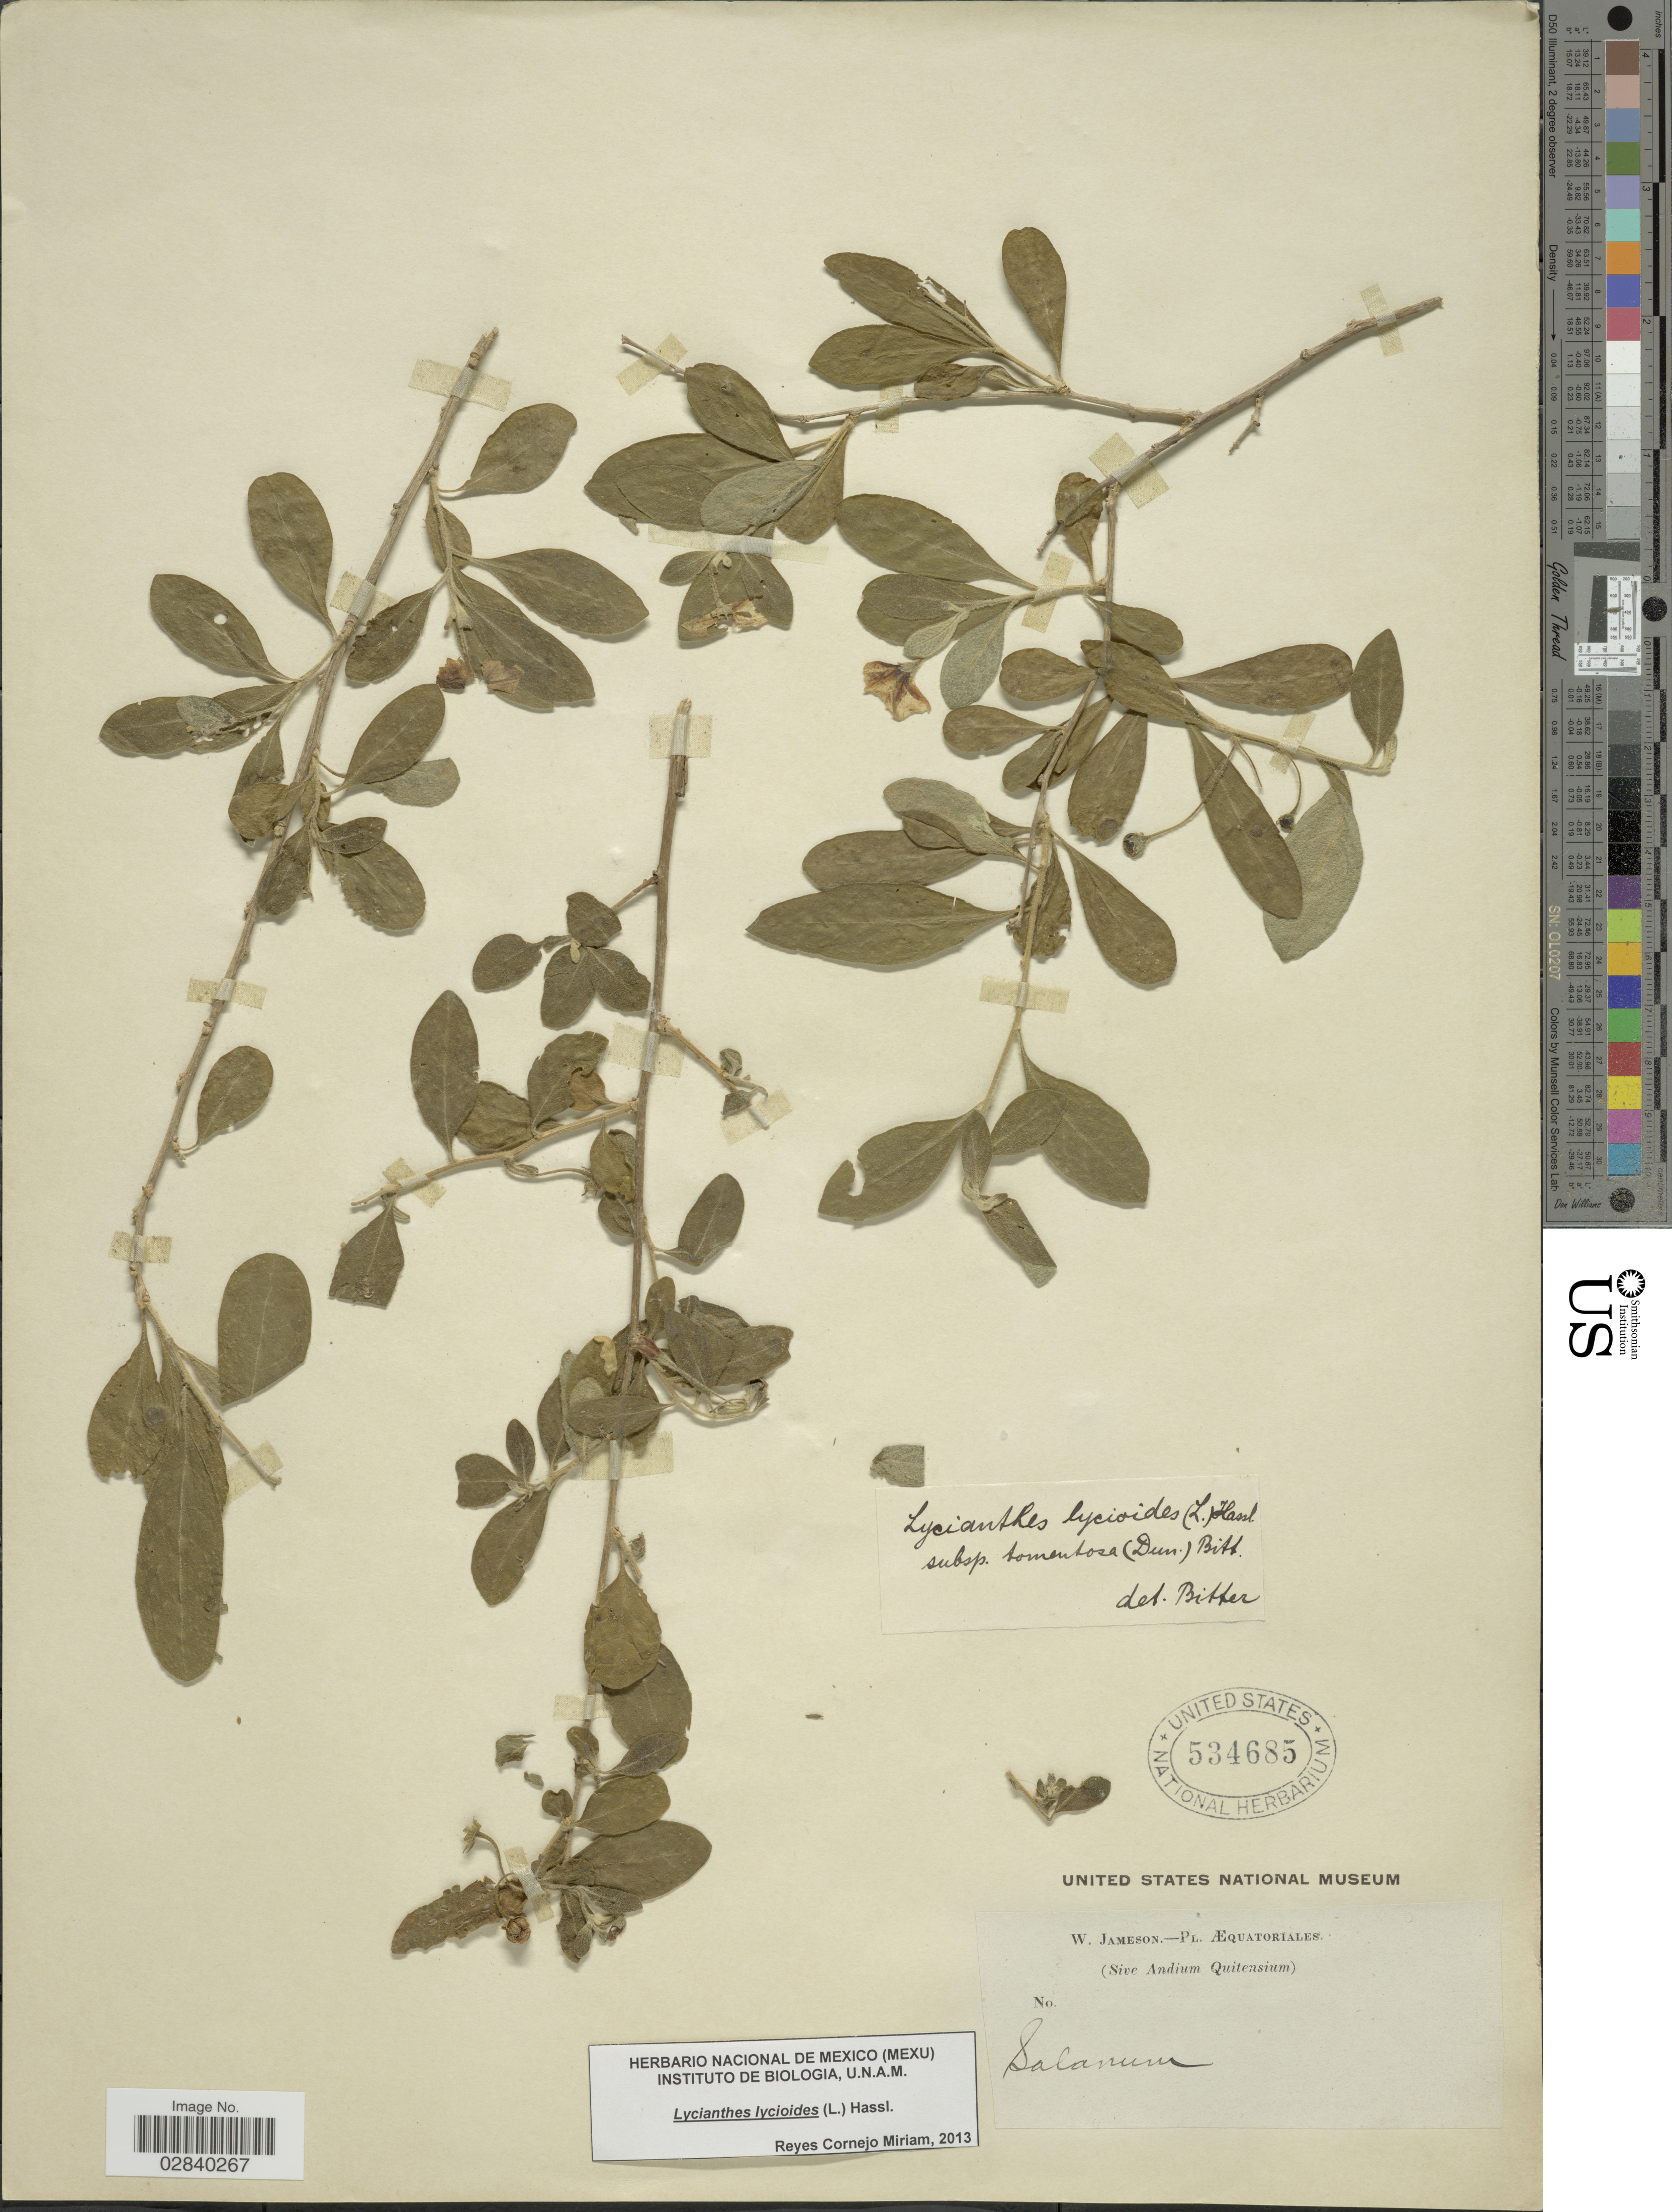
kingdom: Plantae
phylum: Tracheophyta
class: Magnoliopsida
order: Solanales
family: Solanaceae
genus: Lycianthes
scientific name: Lycianthes lycioides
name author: (L.) Hassl.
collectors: W. Jameson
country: Ecuador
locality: Æquatoriales. (Sive Andium Quitensium).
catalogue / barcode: US 534685